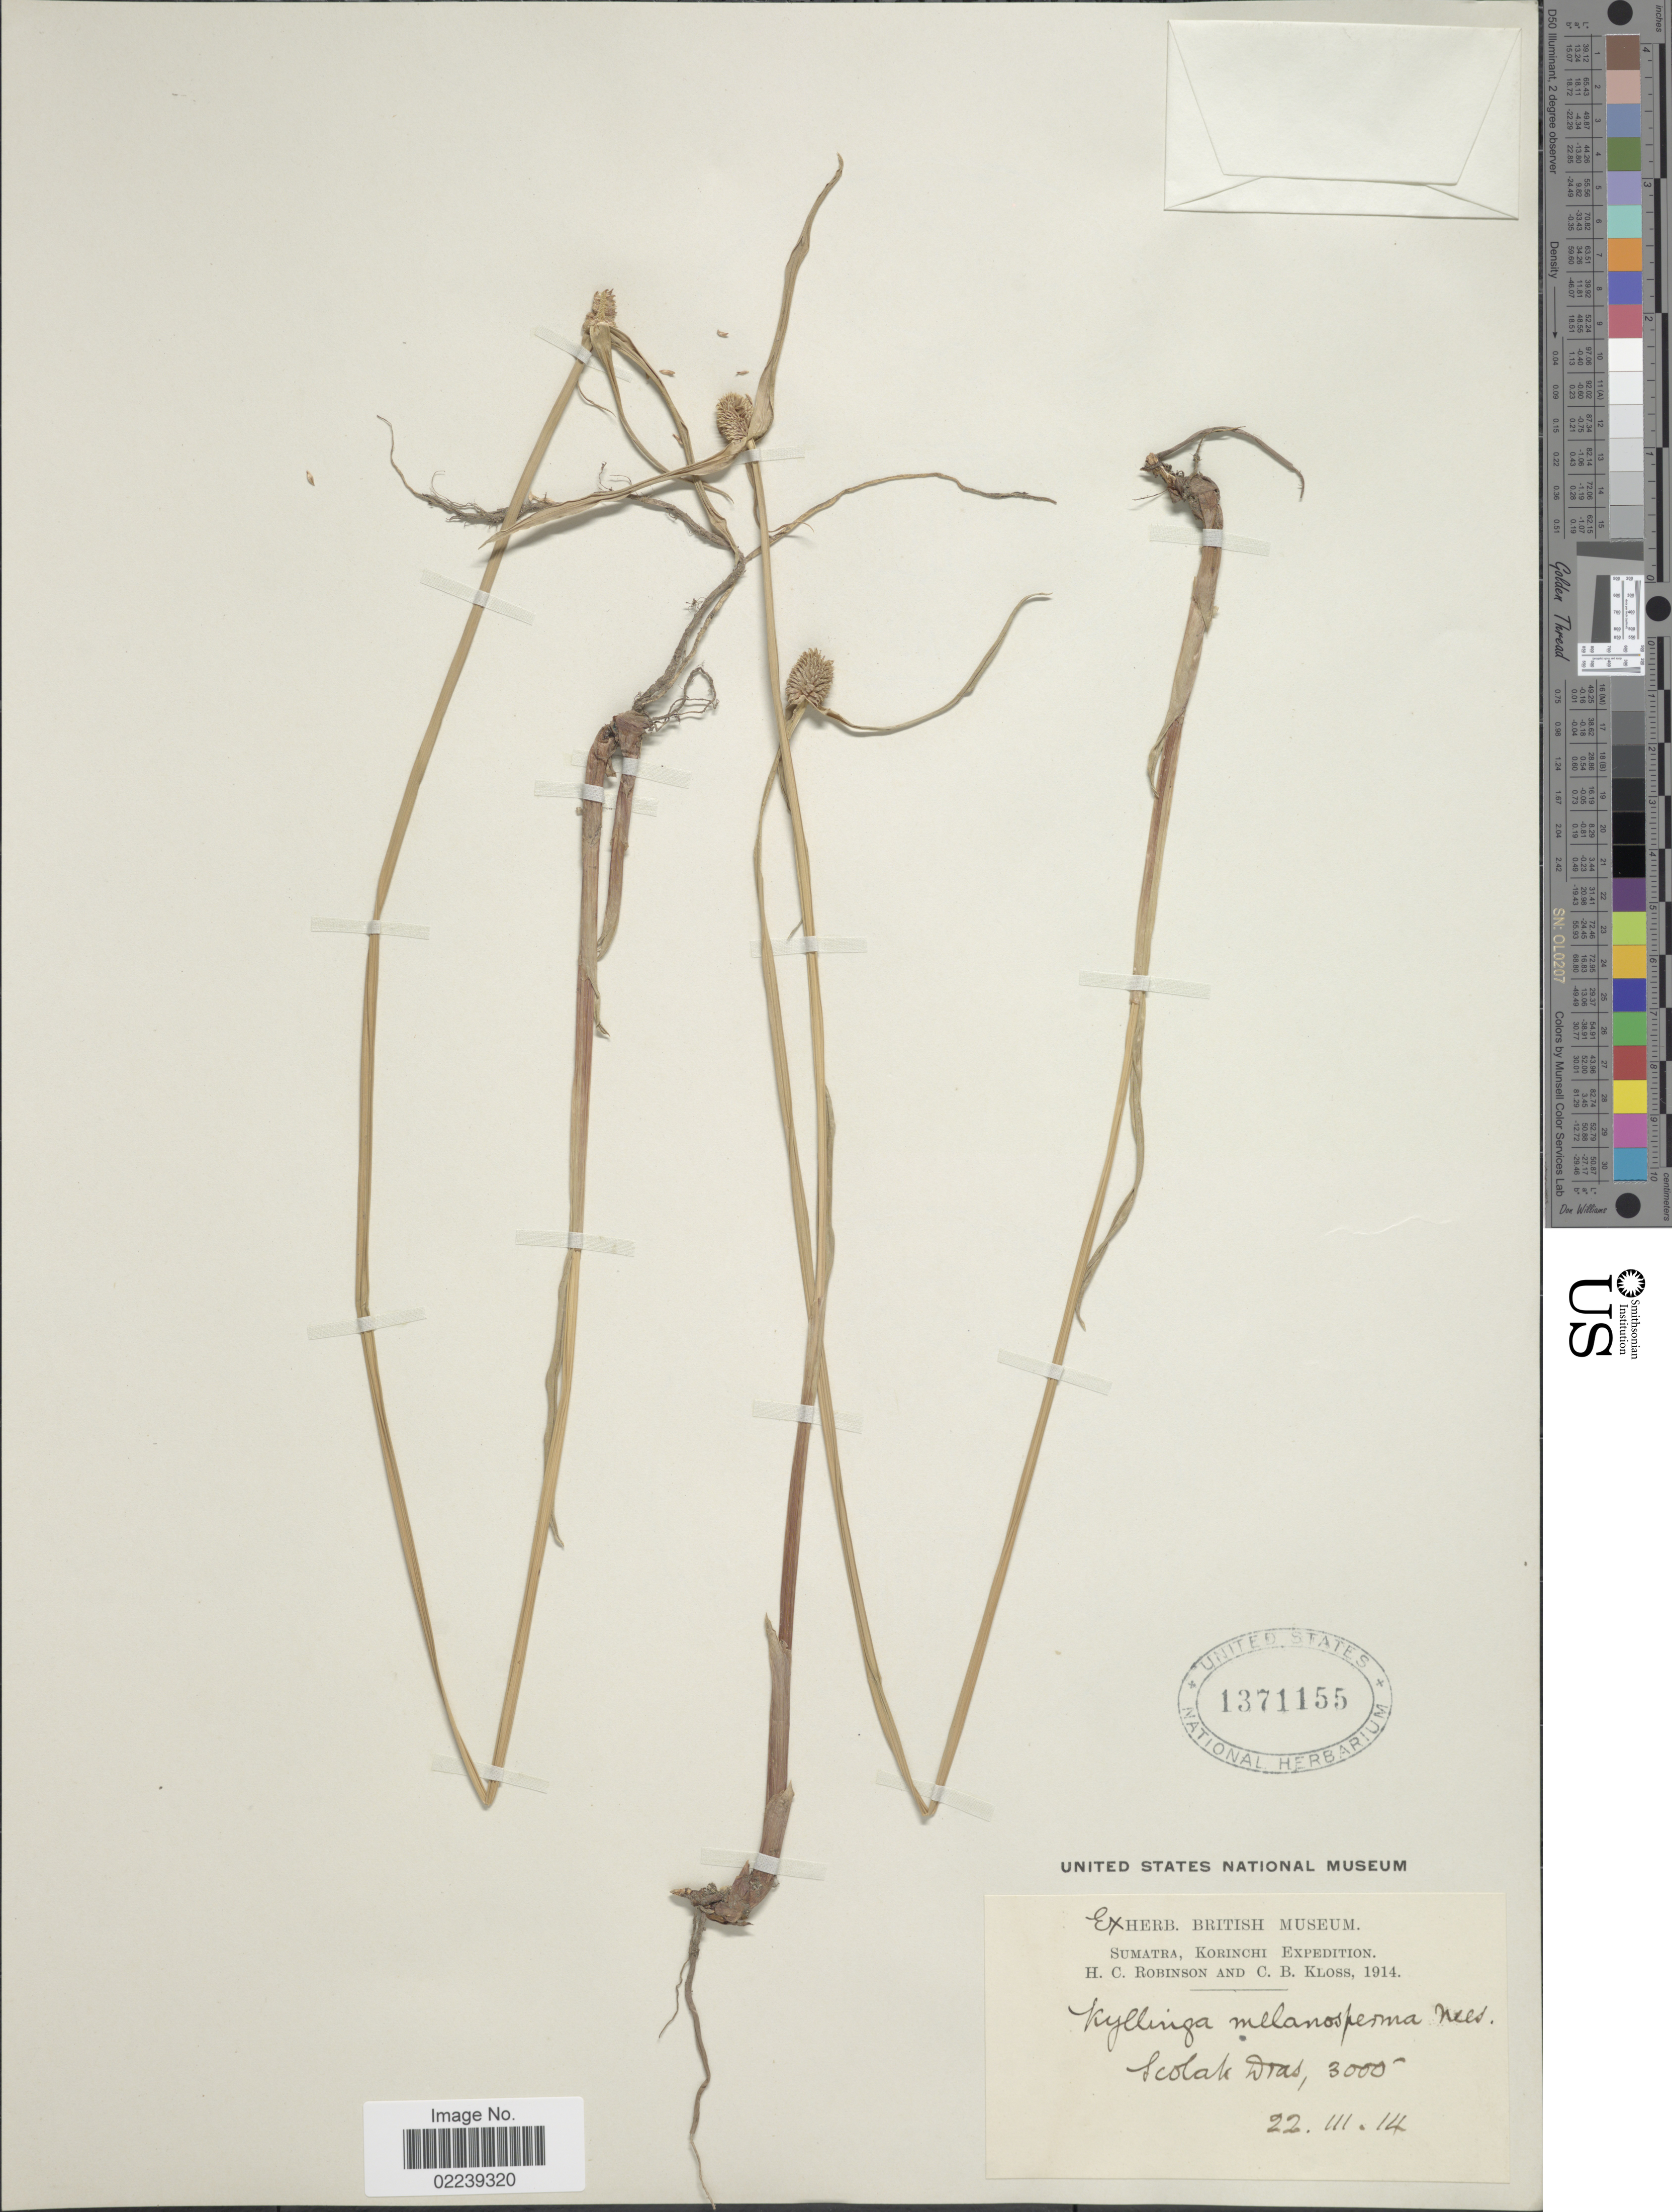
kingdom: Plantae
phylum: Tracheophyta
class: Liliopsida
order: Poales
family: Cyperaceae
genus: Cyperus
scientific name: Cyperus melanospermus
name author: (Nees) Valck. Sur.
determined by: Strong, M. T., (US), Smithsonian Institution - National Museum of Natural History (UNITED STATES)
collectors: H. C. Robinson & C. Kloss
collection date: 1914-03-22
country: Indonesia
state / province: Sumatra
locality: Korinchi, Scolak Dras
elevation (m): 914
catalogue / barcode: US 1371155